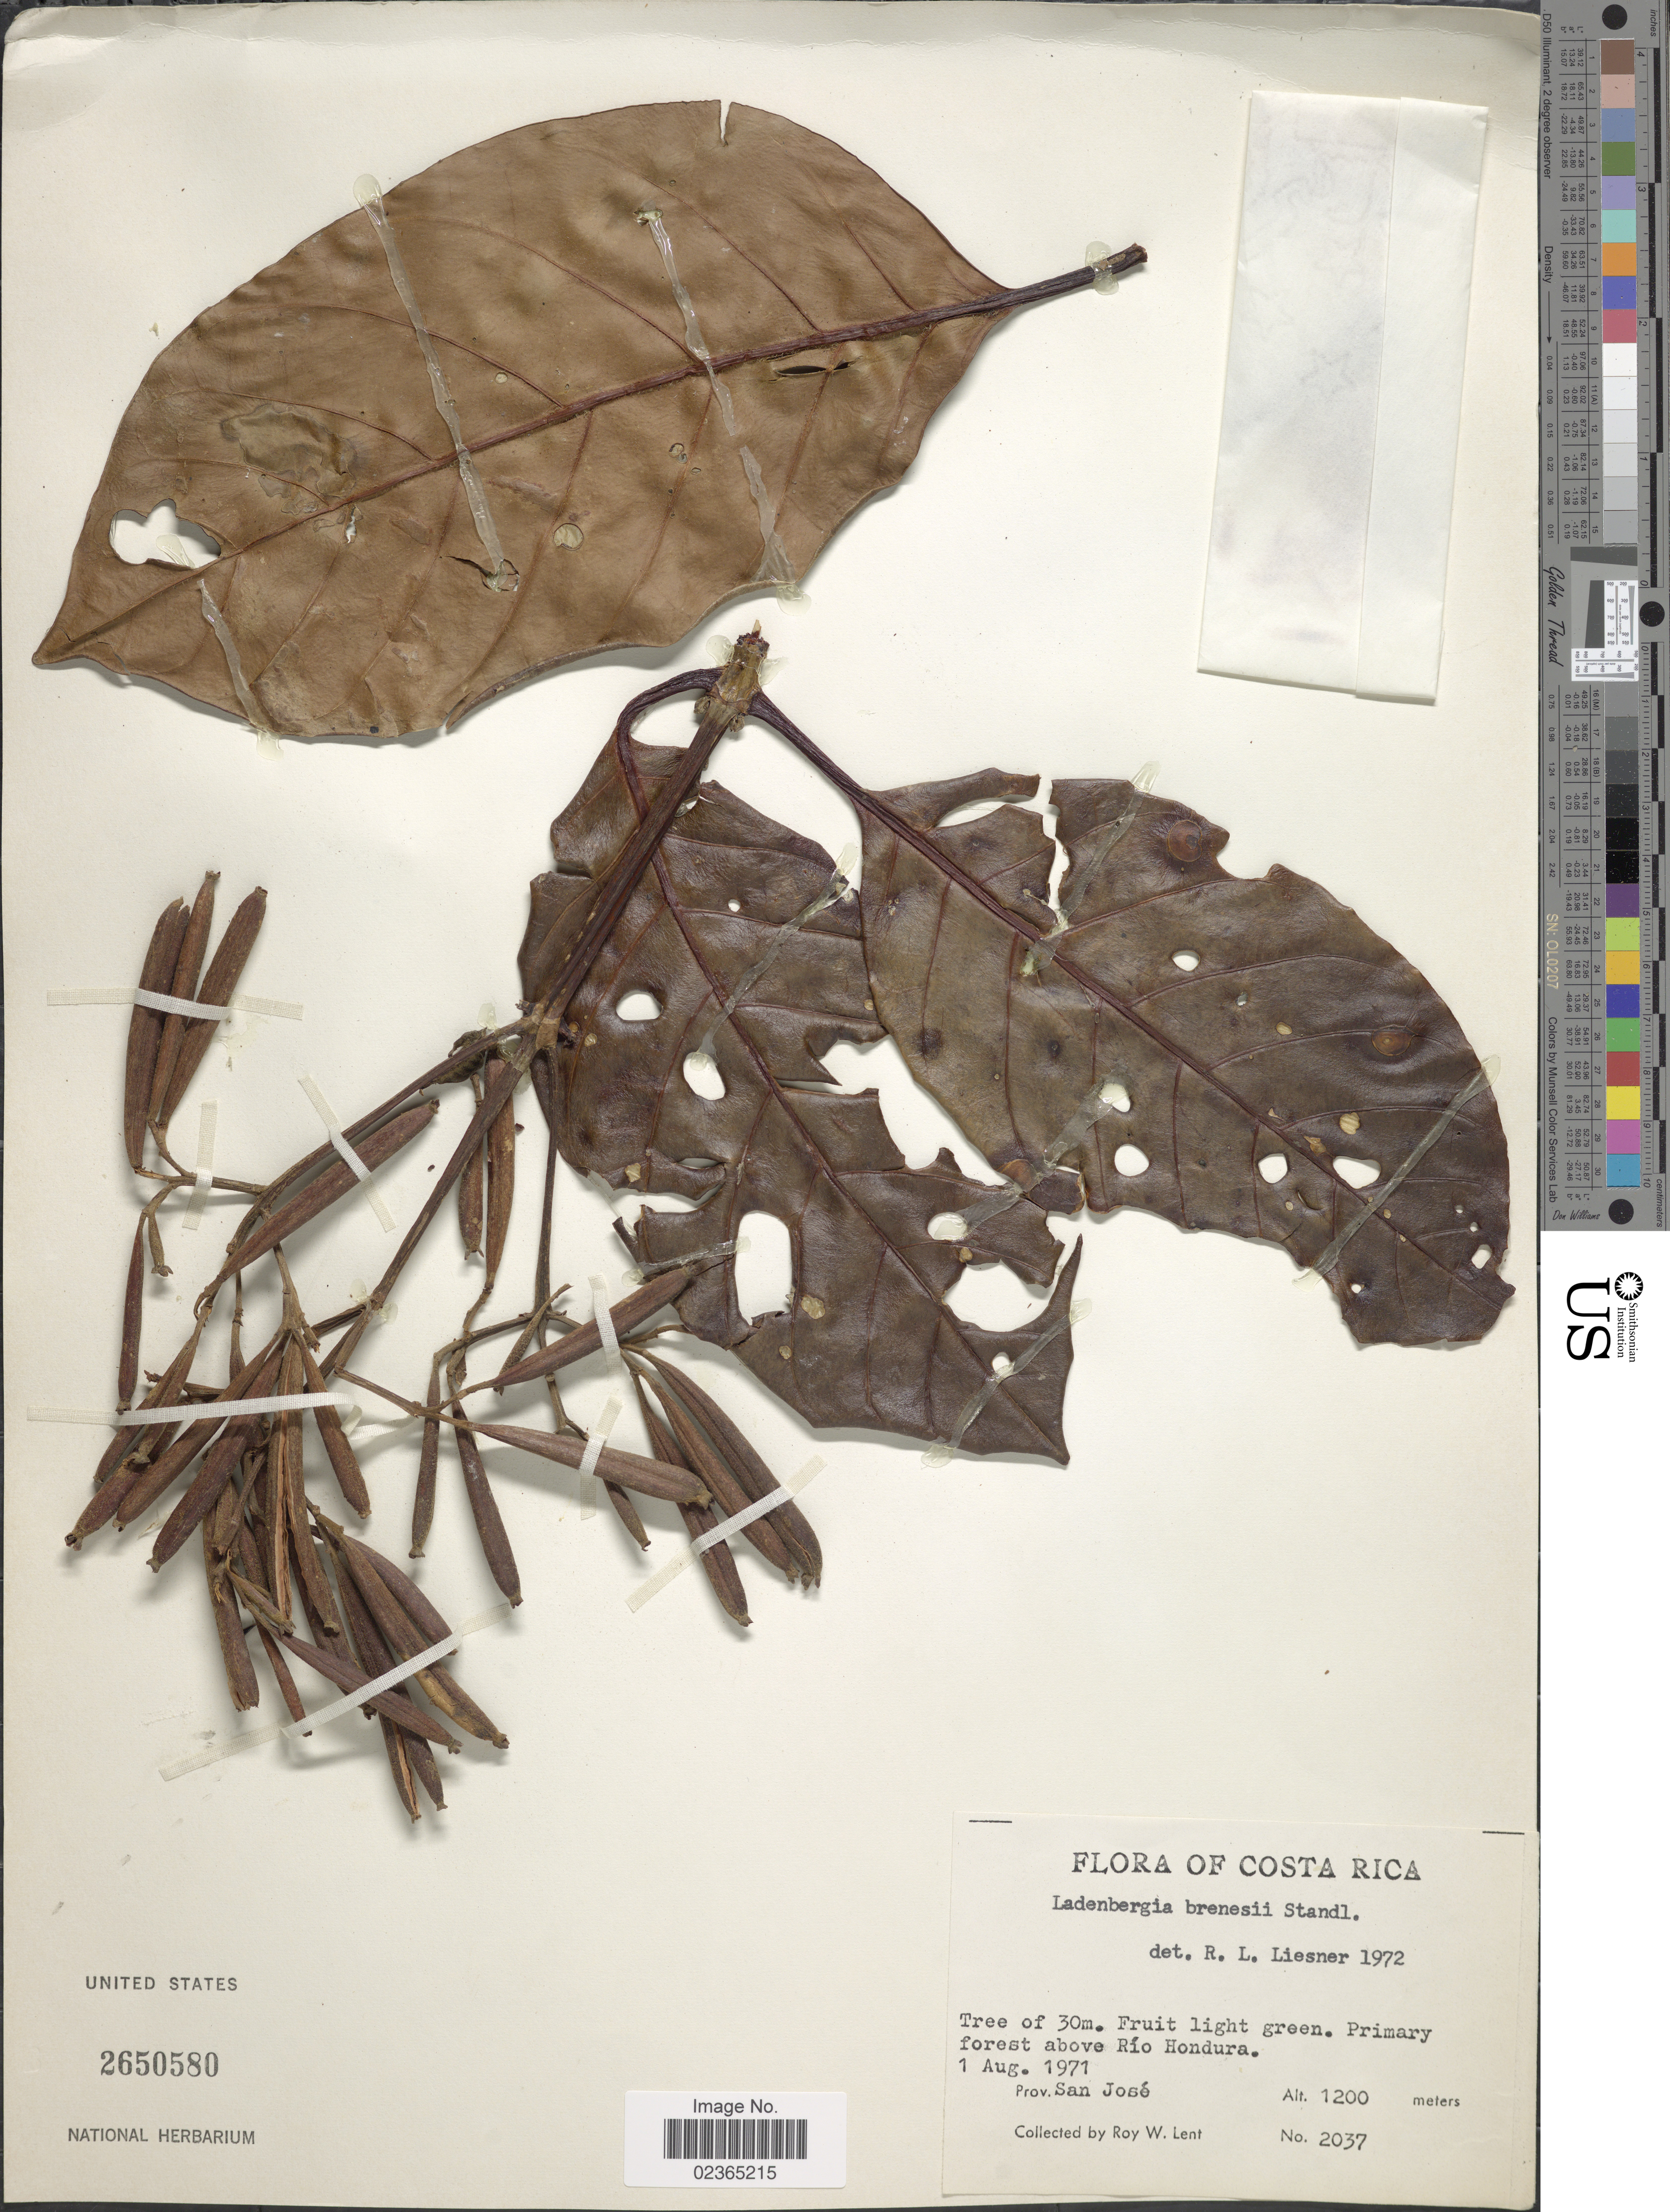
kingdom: Plantae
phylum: Tracheophyta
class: Magnoliopsida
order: Gentianales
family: Rubiaceae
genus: Ladenbergia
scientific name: Ladenbergia brenesii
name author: Standl.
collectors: R. W. Lent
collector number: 2037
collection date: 1971-08-01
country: Costa Rica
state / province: San José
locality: Primary forest above Rio Hondura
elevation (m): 1200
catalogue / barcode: US 2650580